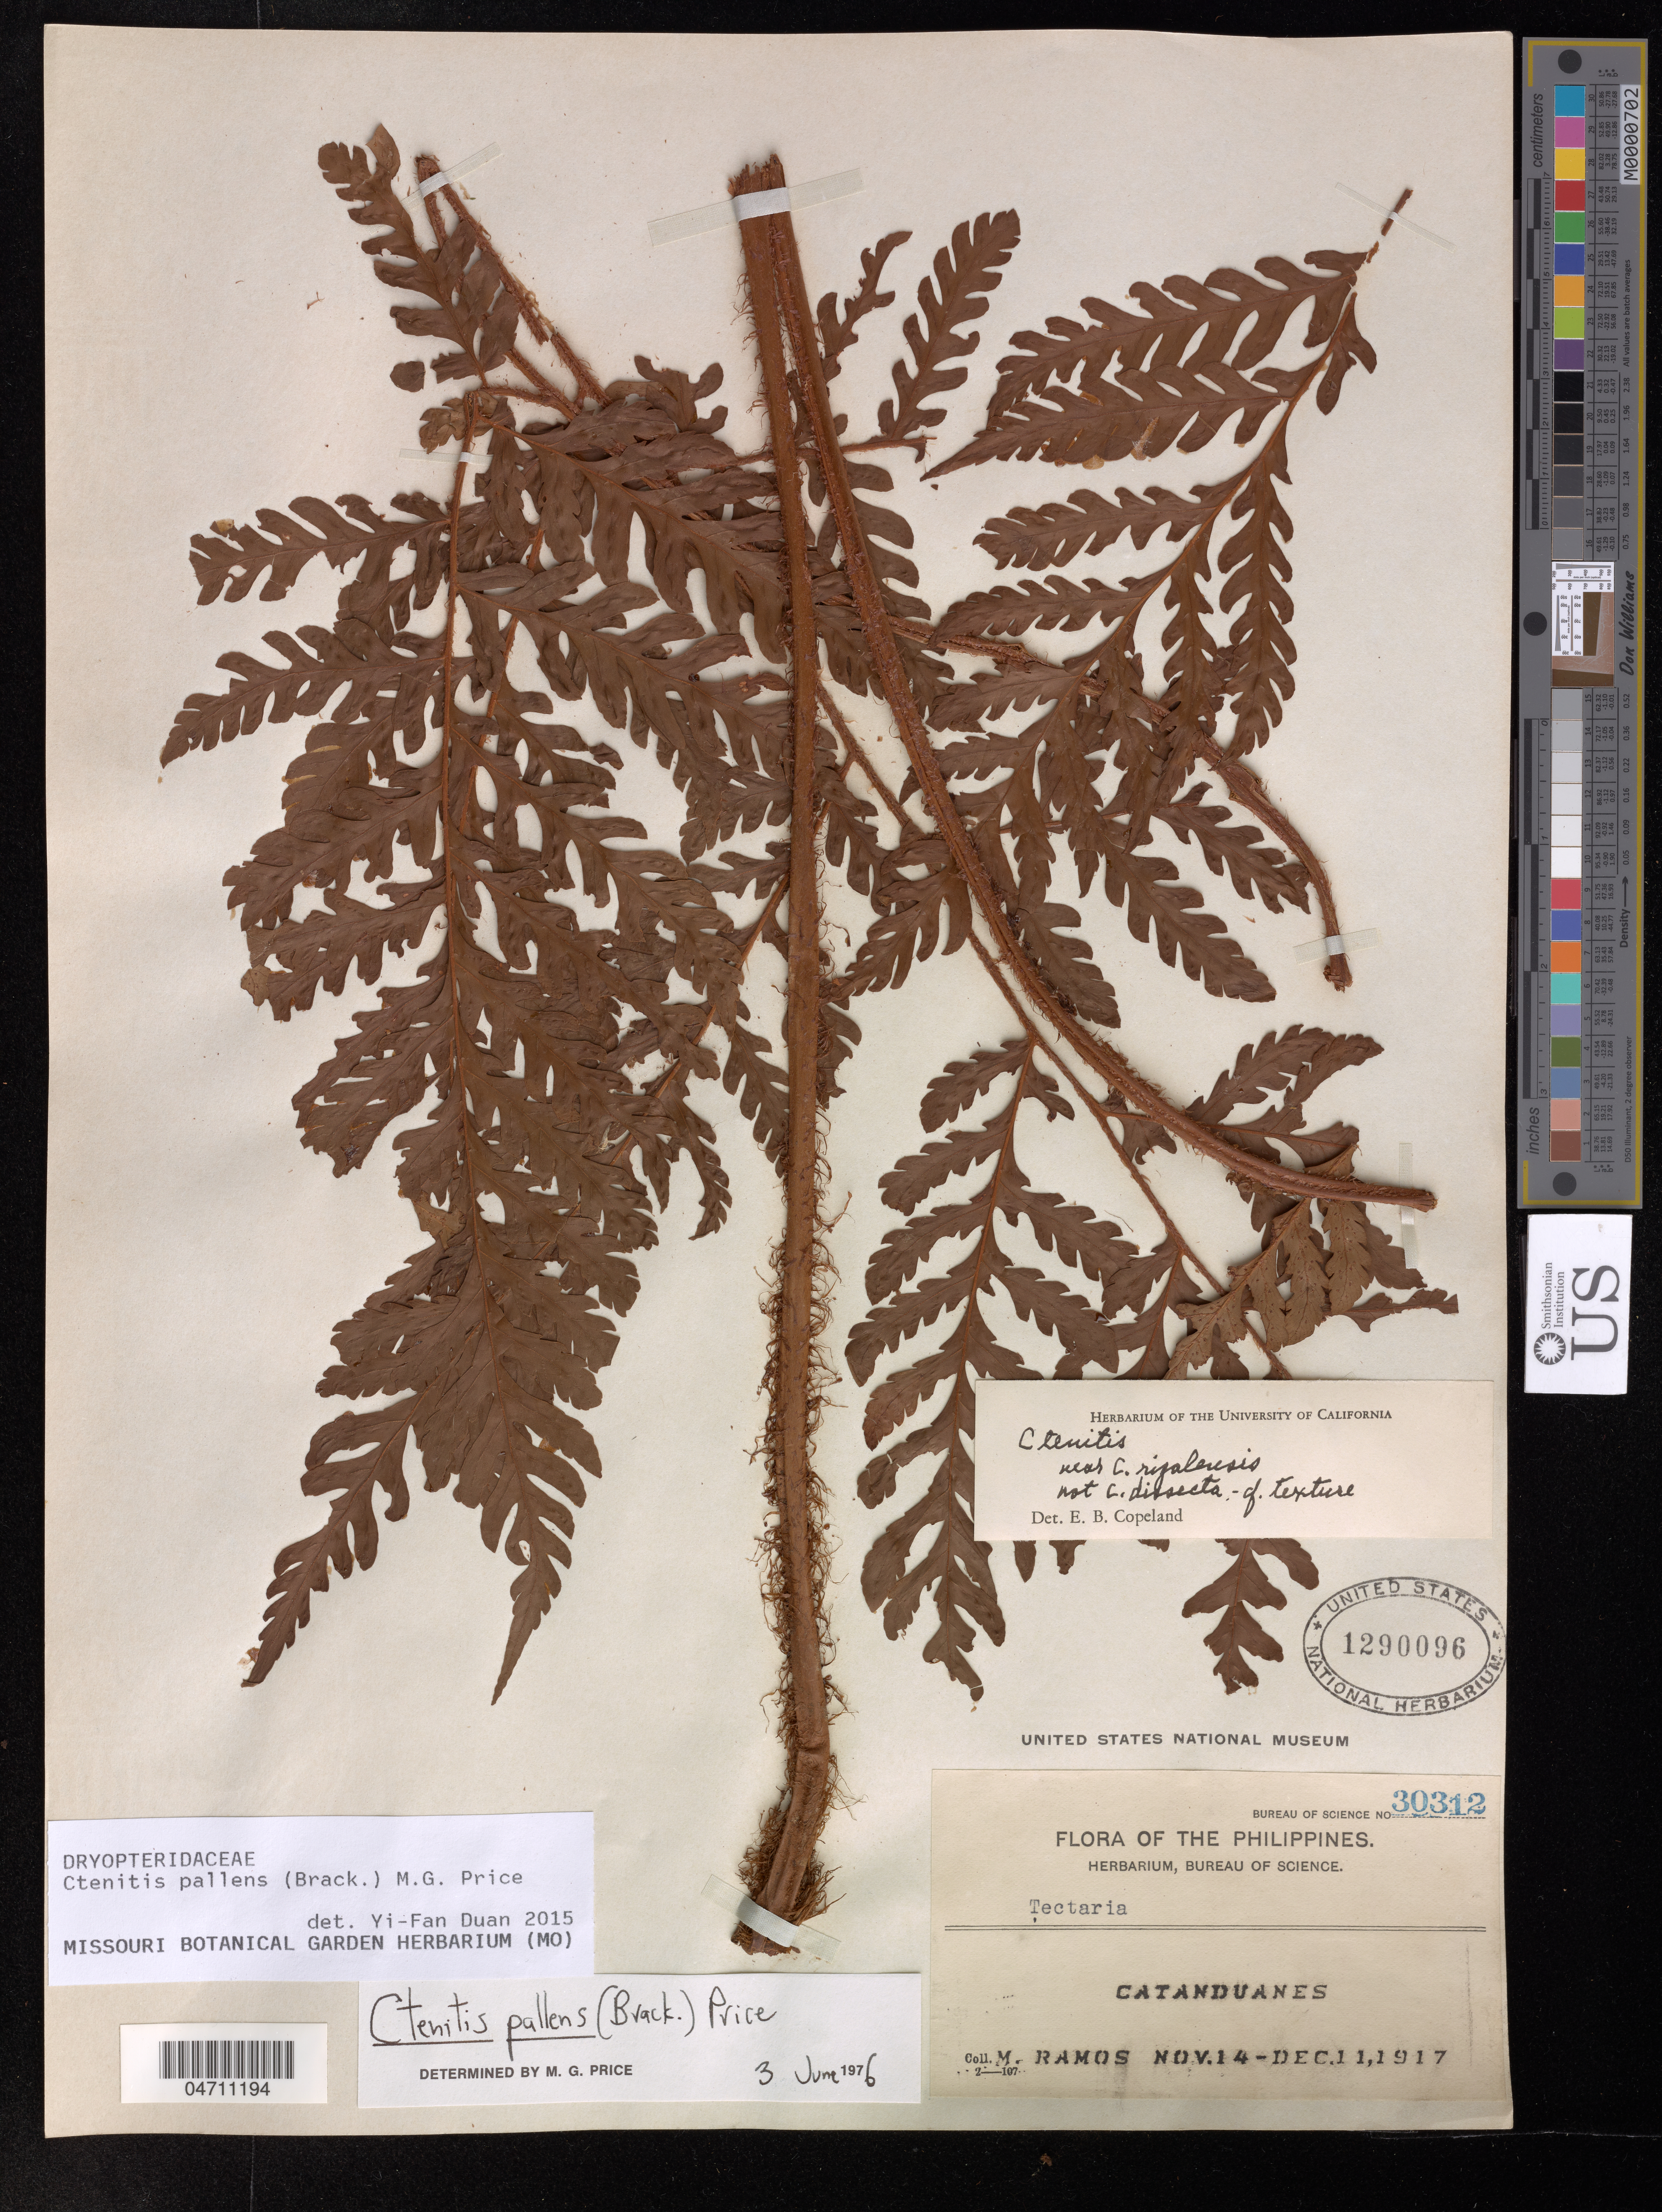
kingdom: Plantae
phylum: Tracheophyta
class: Polypodiopsida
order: Polypodiales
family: Dryopteridaceae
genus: Ctenitis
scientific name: Ctenitis pallens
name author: (Brack.) Price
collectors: M. Ramos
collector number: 30312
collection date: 1917-11-14/1917-12-11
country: Philippines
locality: Philippines, Catanduanes.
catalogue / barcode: US 1290096